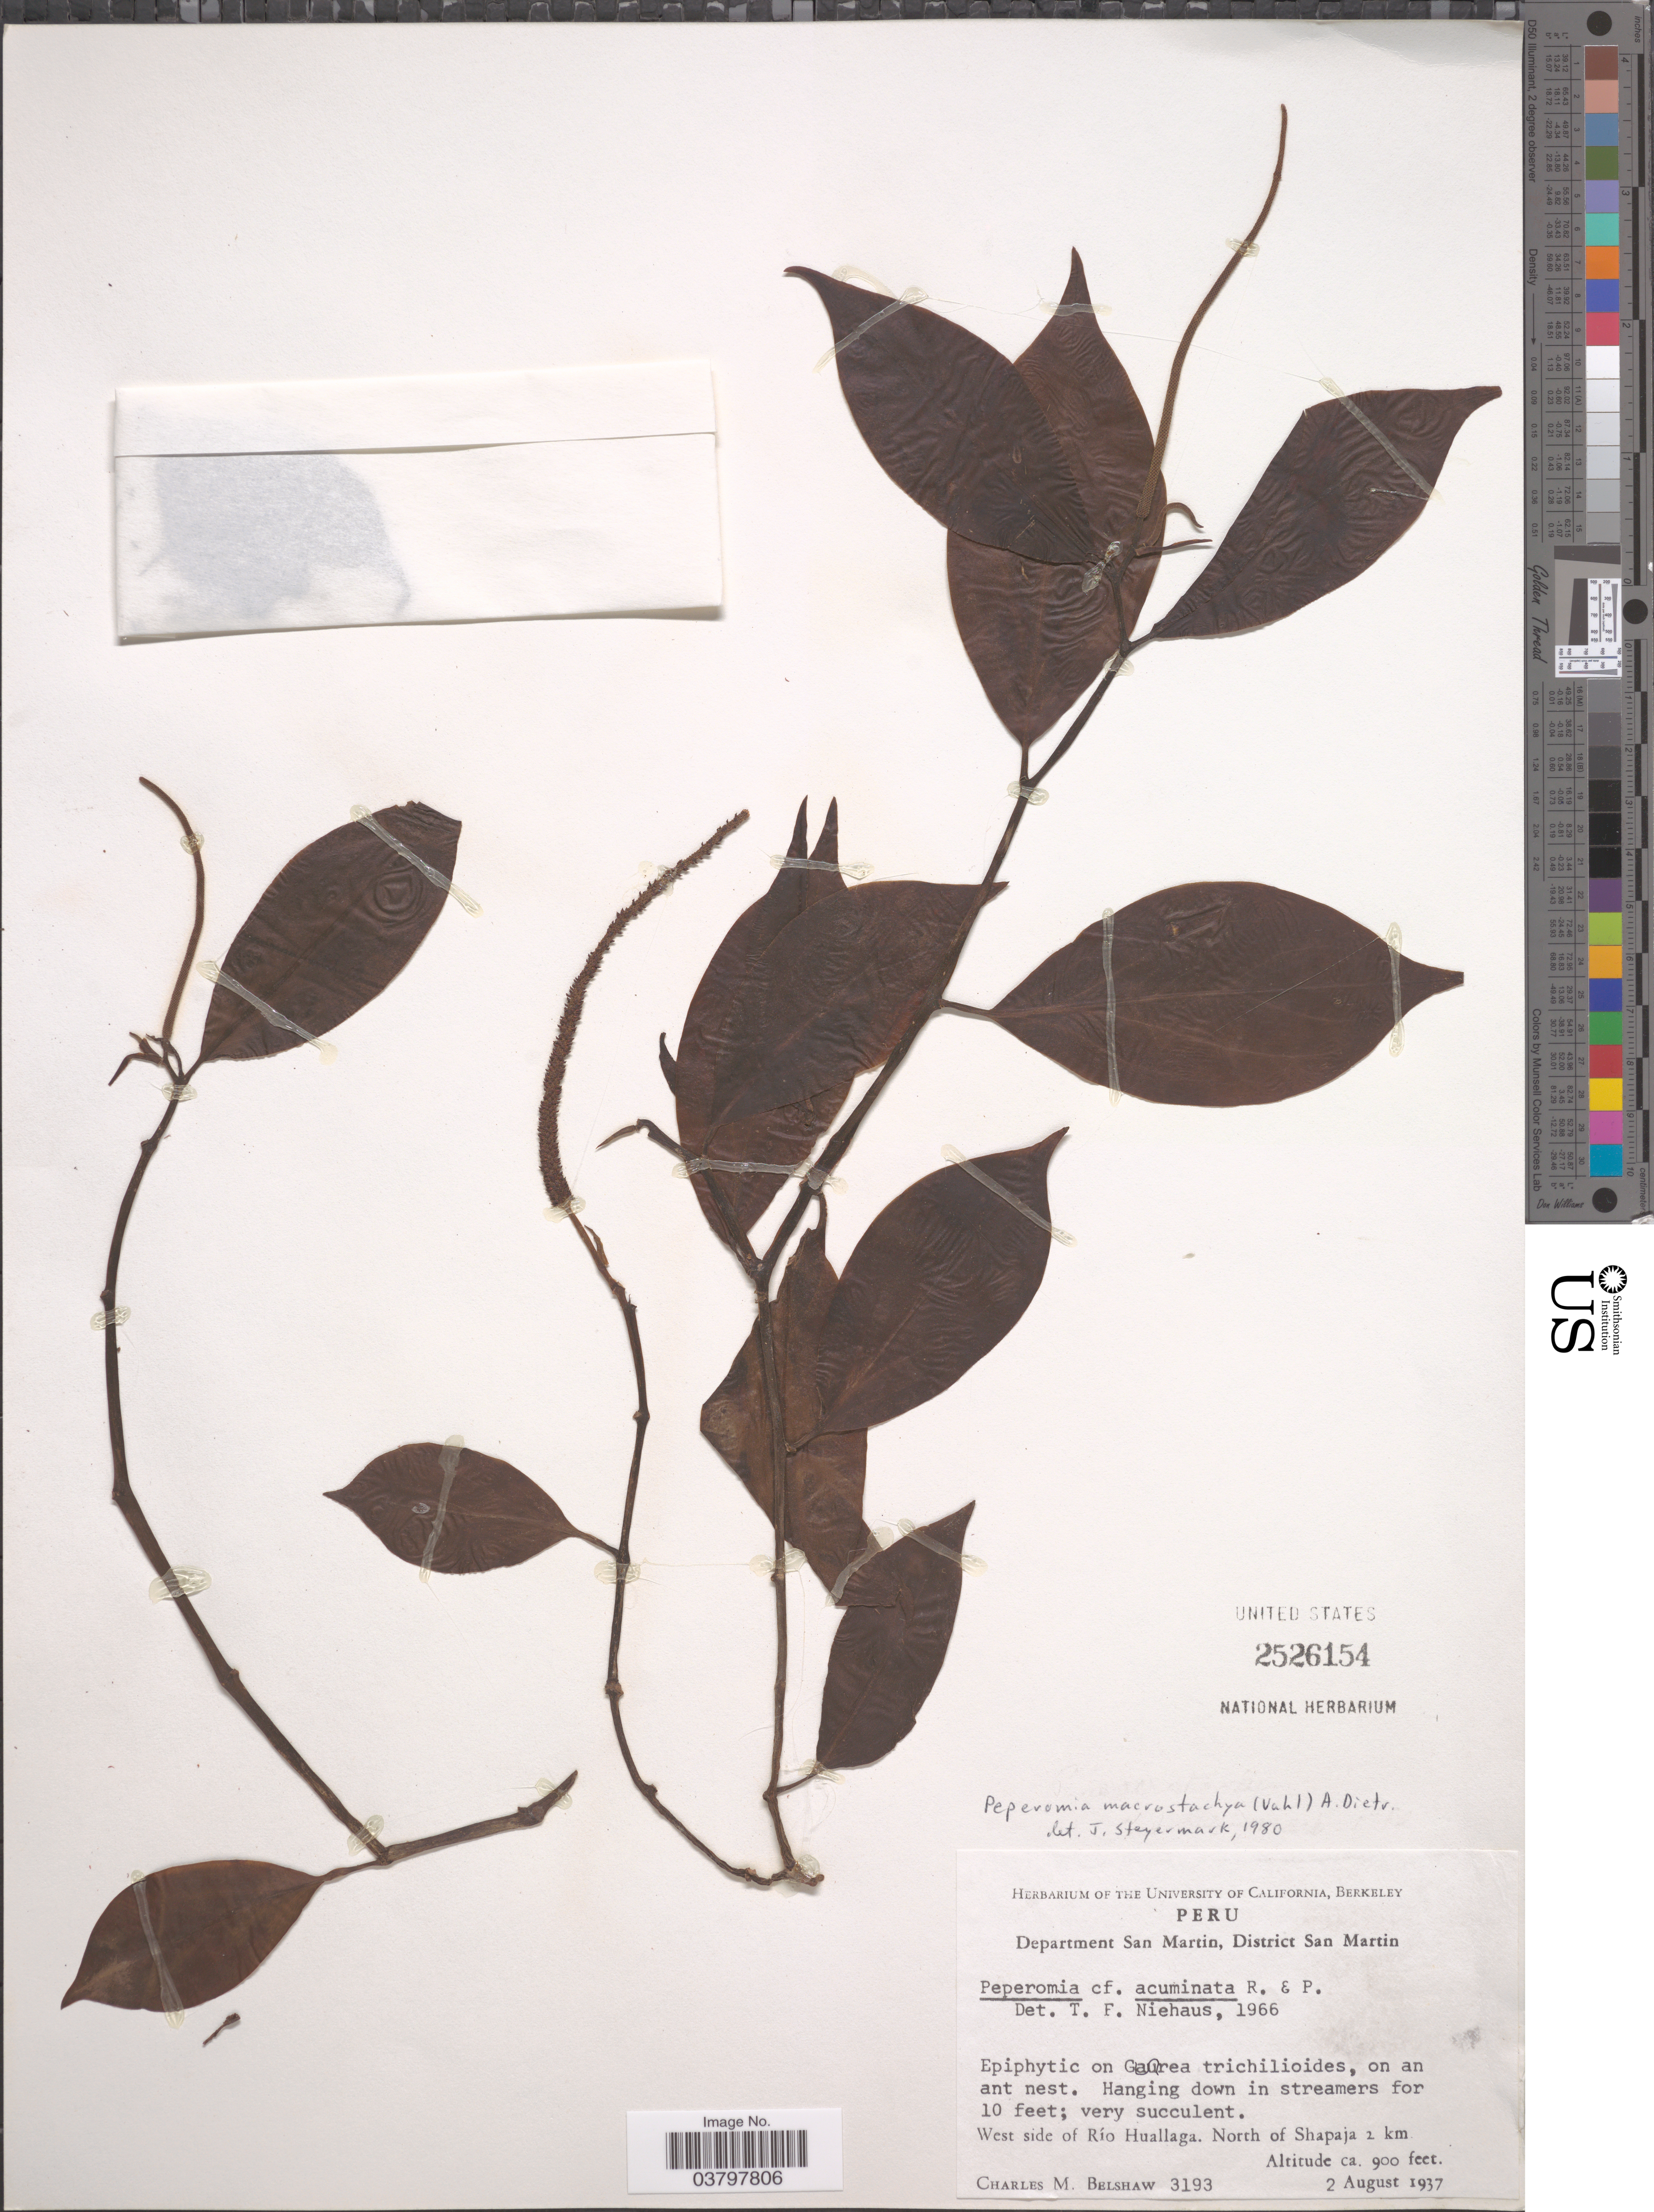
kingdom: Plantae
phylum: Tracheophyta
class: Magnoliopsida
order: Piperales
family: Piperaceae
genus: Peperomia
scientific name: Peperomia macrostachya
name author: (Vahl) A. Dietr.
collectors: C. Shaw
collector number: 3193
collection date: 1937-08-02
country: Peru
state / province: San Martín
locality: Department San Martin, District San Martin. West side of Río Huallaga. North of Shapaja 2 km.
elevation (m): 274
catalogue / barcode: US 2526154